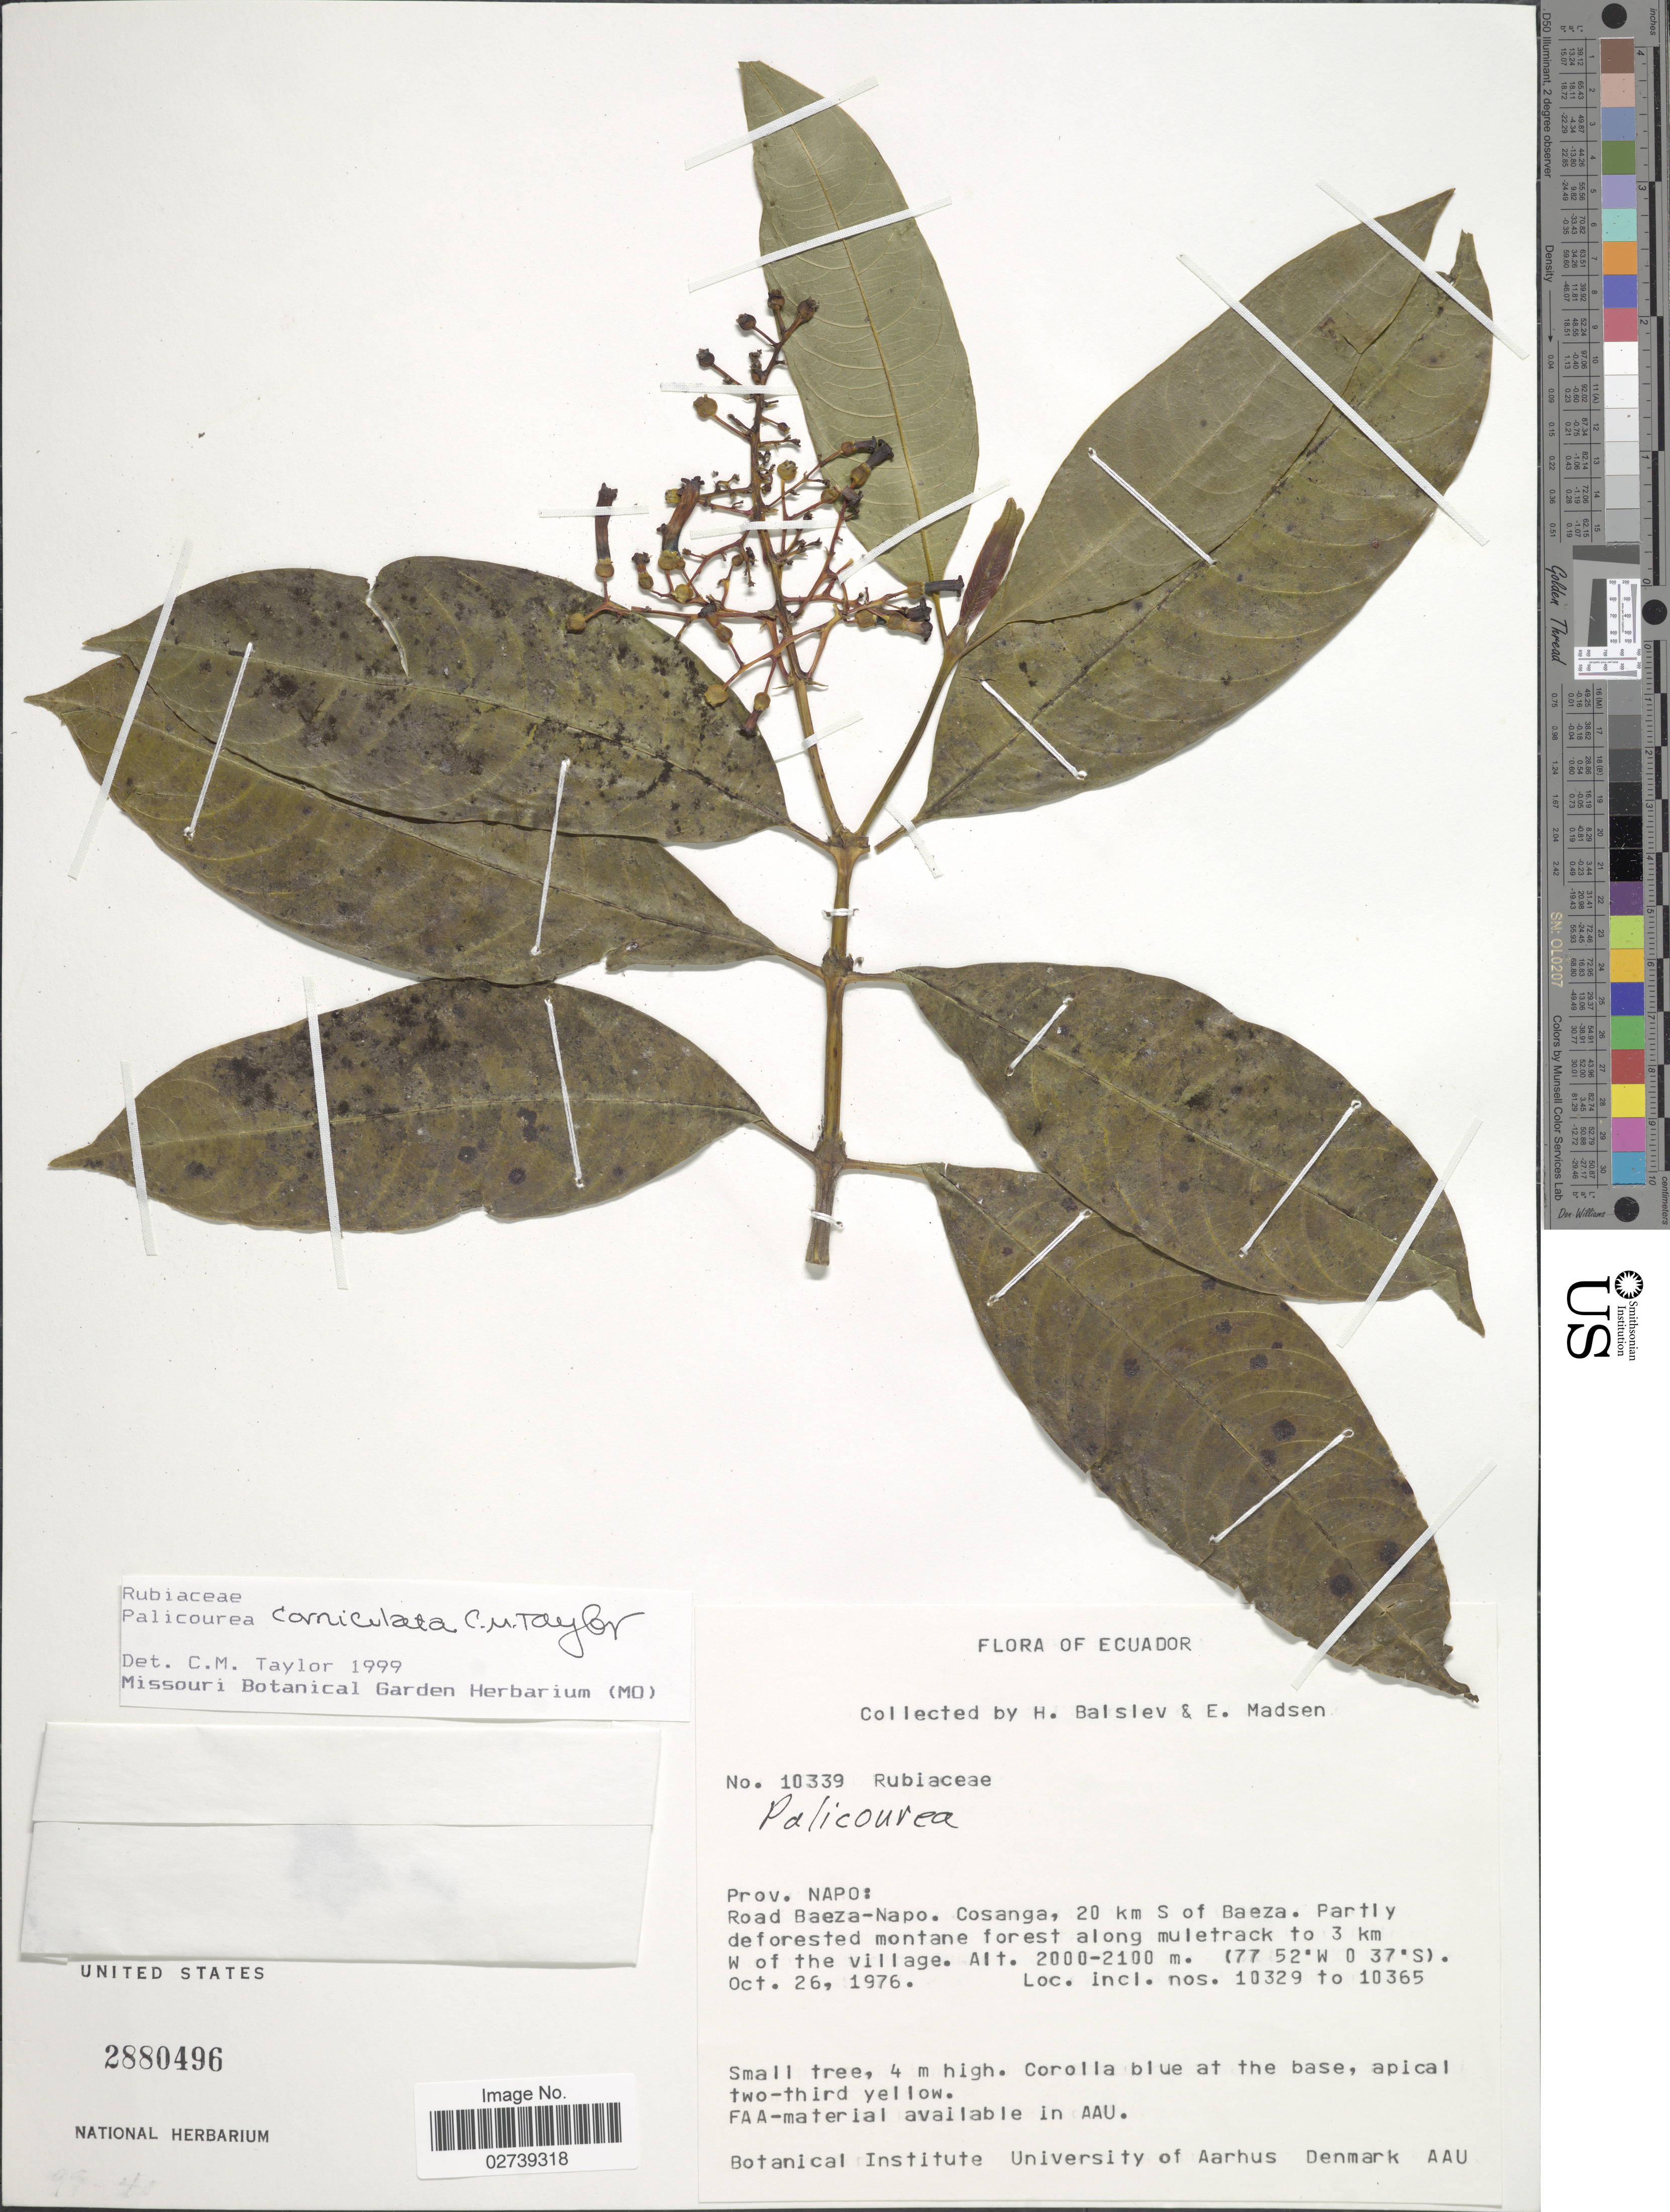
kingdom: Plantae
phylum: Tracheophyta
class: Magnoliopsida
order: Gentianales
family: Rubiaceae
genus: Palicourea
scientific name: Palicourea corniculata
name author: C.M. Taylor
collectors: H. Balslev & E. Madsen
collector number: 10339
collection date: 1976-10-26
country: Ecuador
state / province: Napo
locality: Road Baeza-Napo, Cosanga, 20 km S of Baeza, Partly deforested montane forest along muletrack to 3 km W of the village, Loc. incl. nos. 10329 to 10365.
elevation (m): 2000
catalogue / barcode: US 2880496